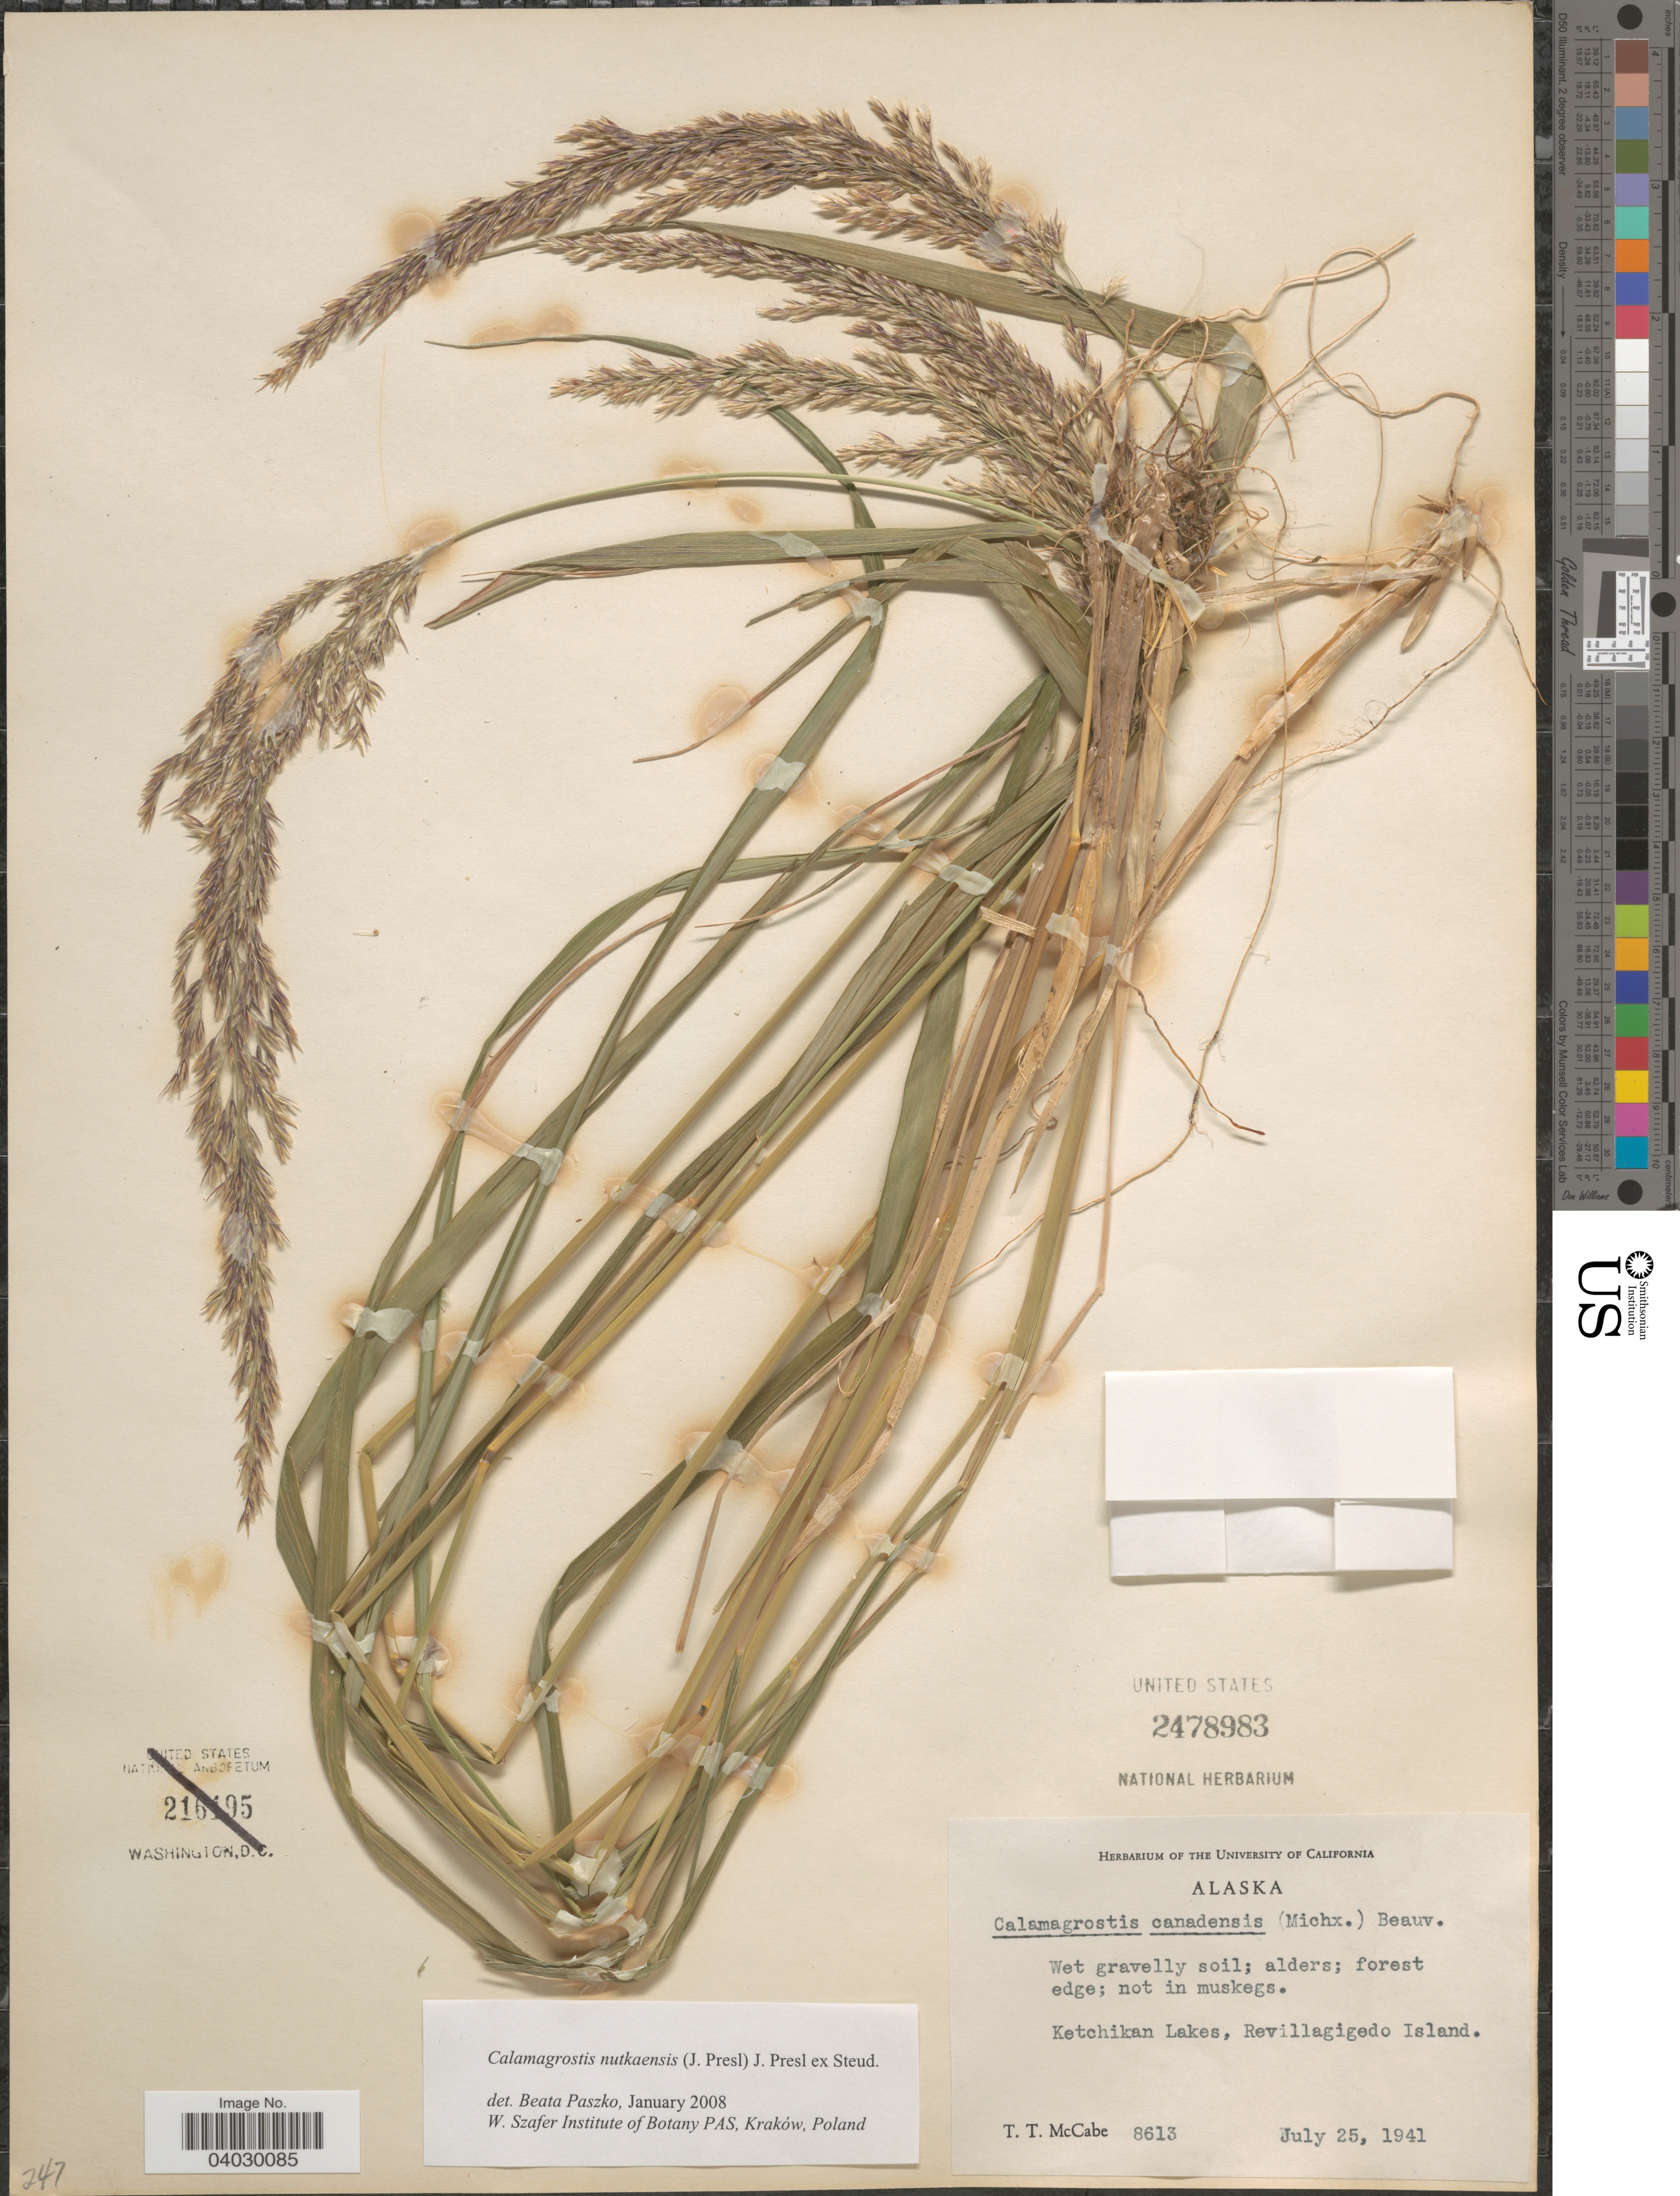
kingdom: Plantae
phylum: Tracheophyta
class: Liliopsida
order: Poales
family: Poaceae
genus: Calamagrostis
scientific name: Calamagrostis nutkaensis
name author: (J. Presl) Steud.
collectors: T. McCabe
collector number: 8613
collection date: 1941-07-25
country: United States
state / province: Alaska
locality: Ketchikan Lakes, Revillagigedo Island.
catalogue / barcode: US 2478983